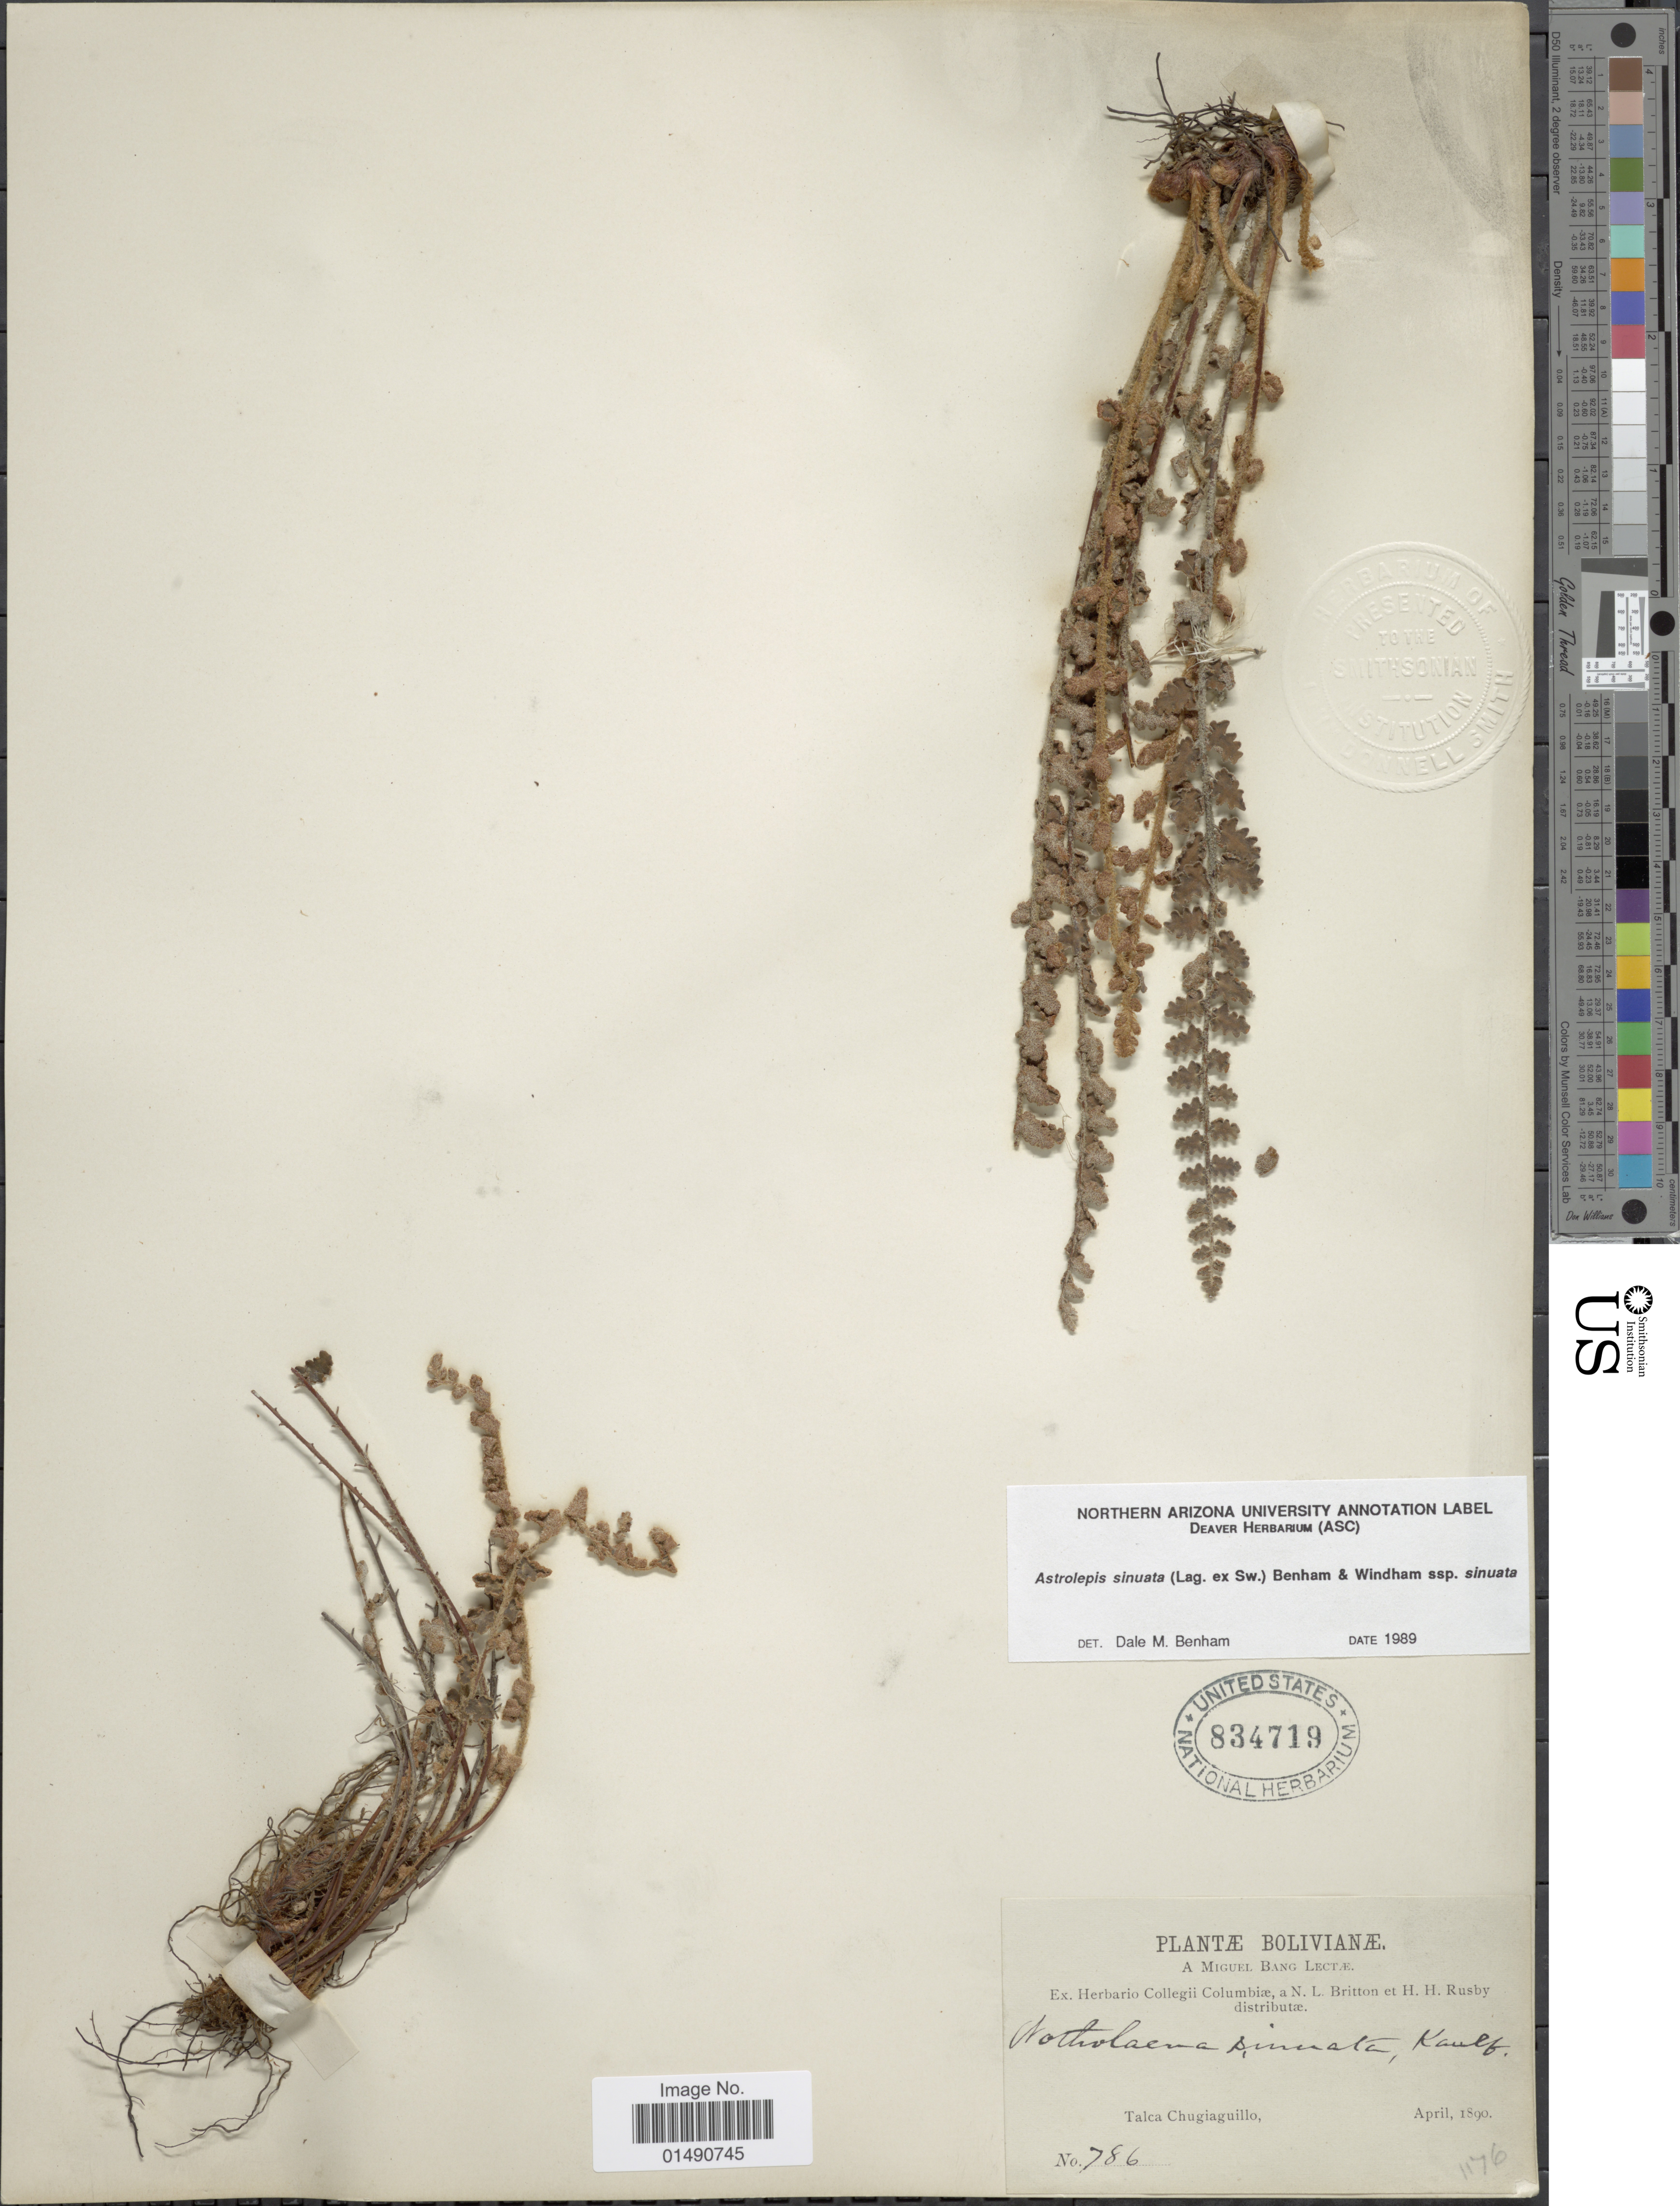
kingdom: Plantae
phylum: Tracheophyta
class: Polypodiopsida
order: Polypodiales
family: Pteridaceae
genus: Astrolepis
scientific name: Astrolepis sinuata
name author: (Lag. ex Sw.) D.M. Benham & Windham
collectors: M. Bang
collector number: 786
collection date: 1890-04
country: Bolivia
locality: Talca Chugiaguillo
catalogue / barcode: US 834719